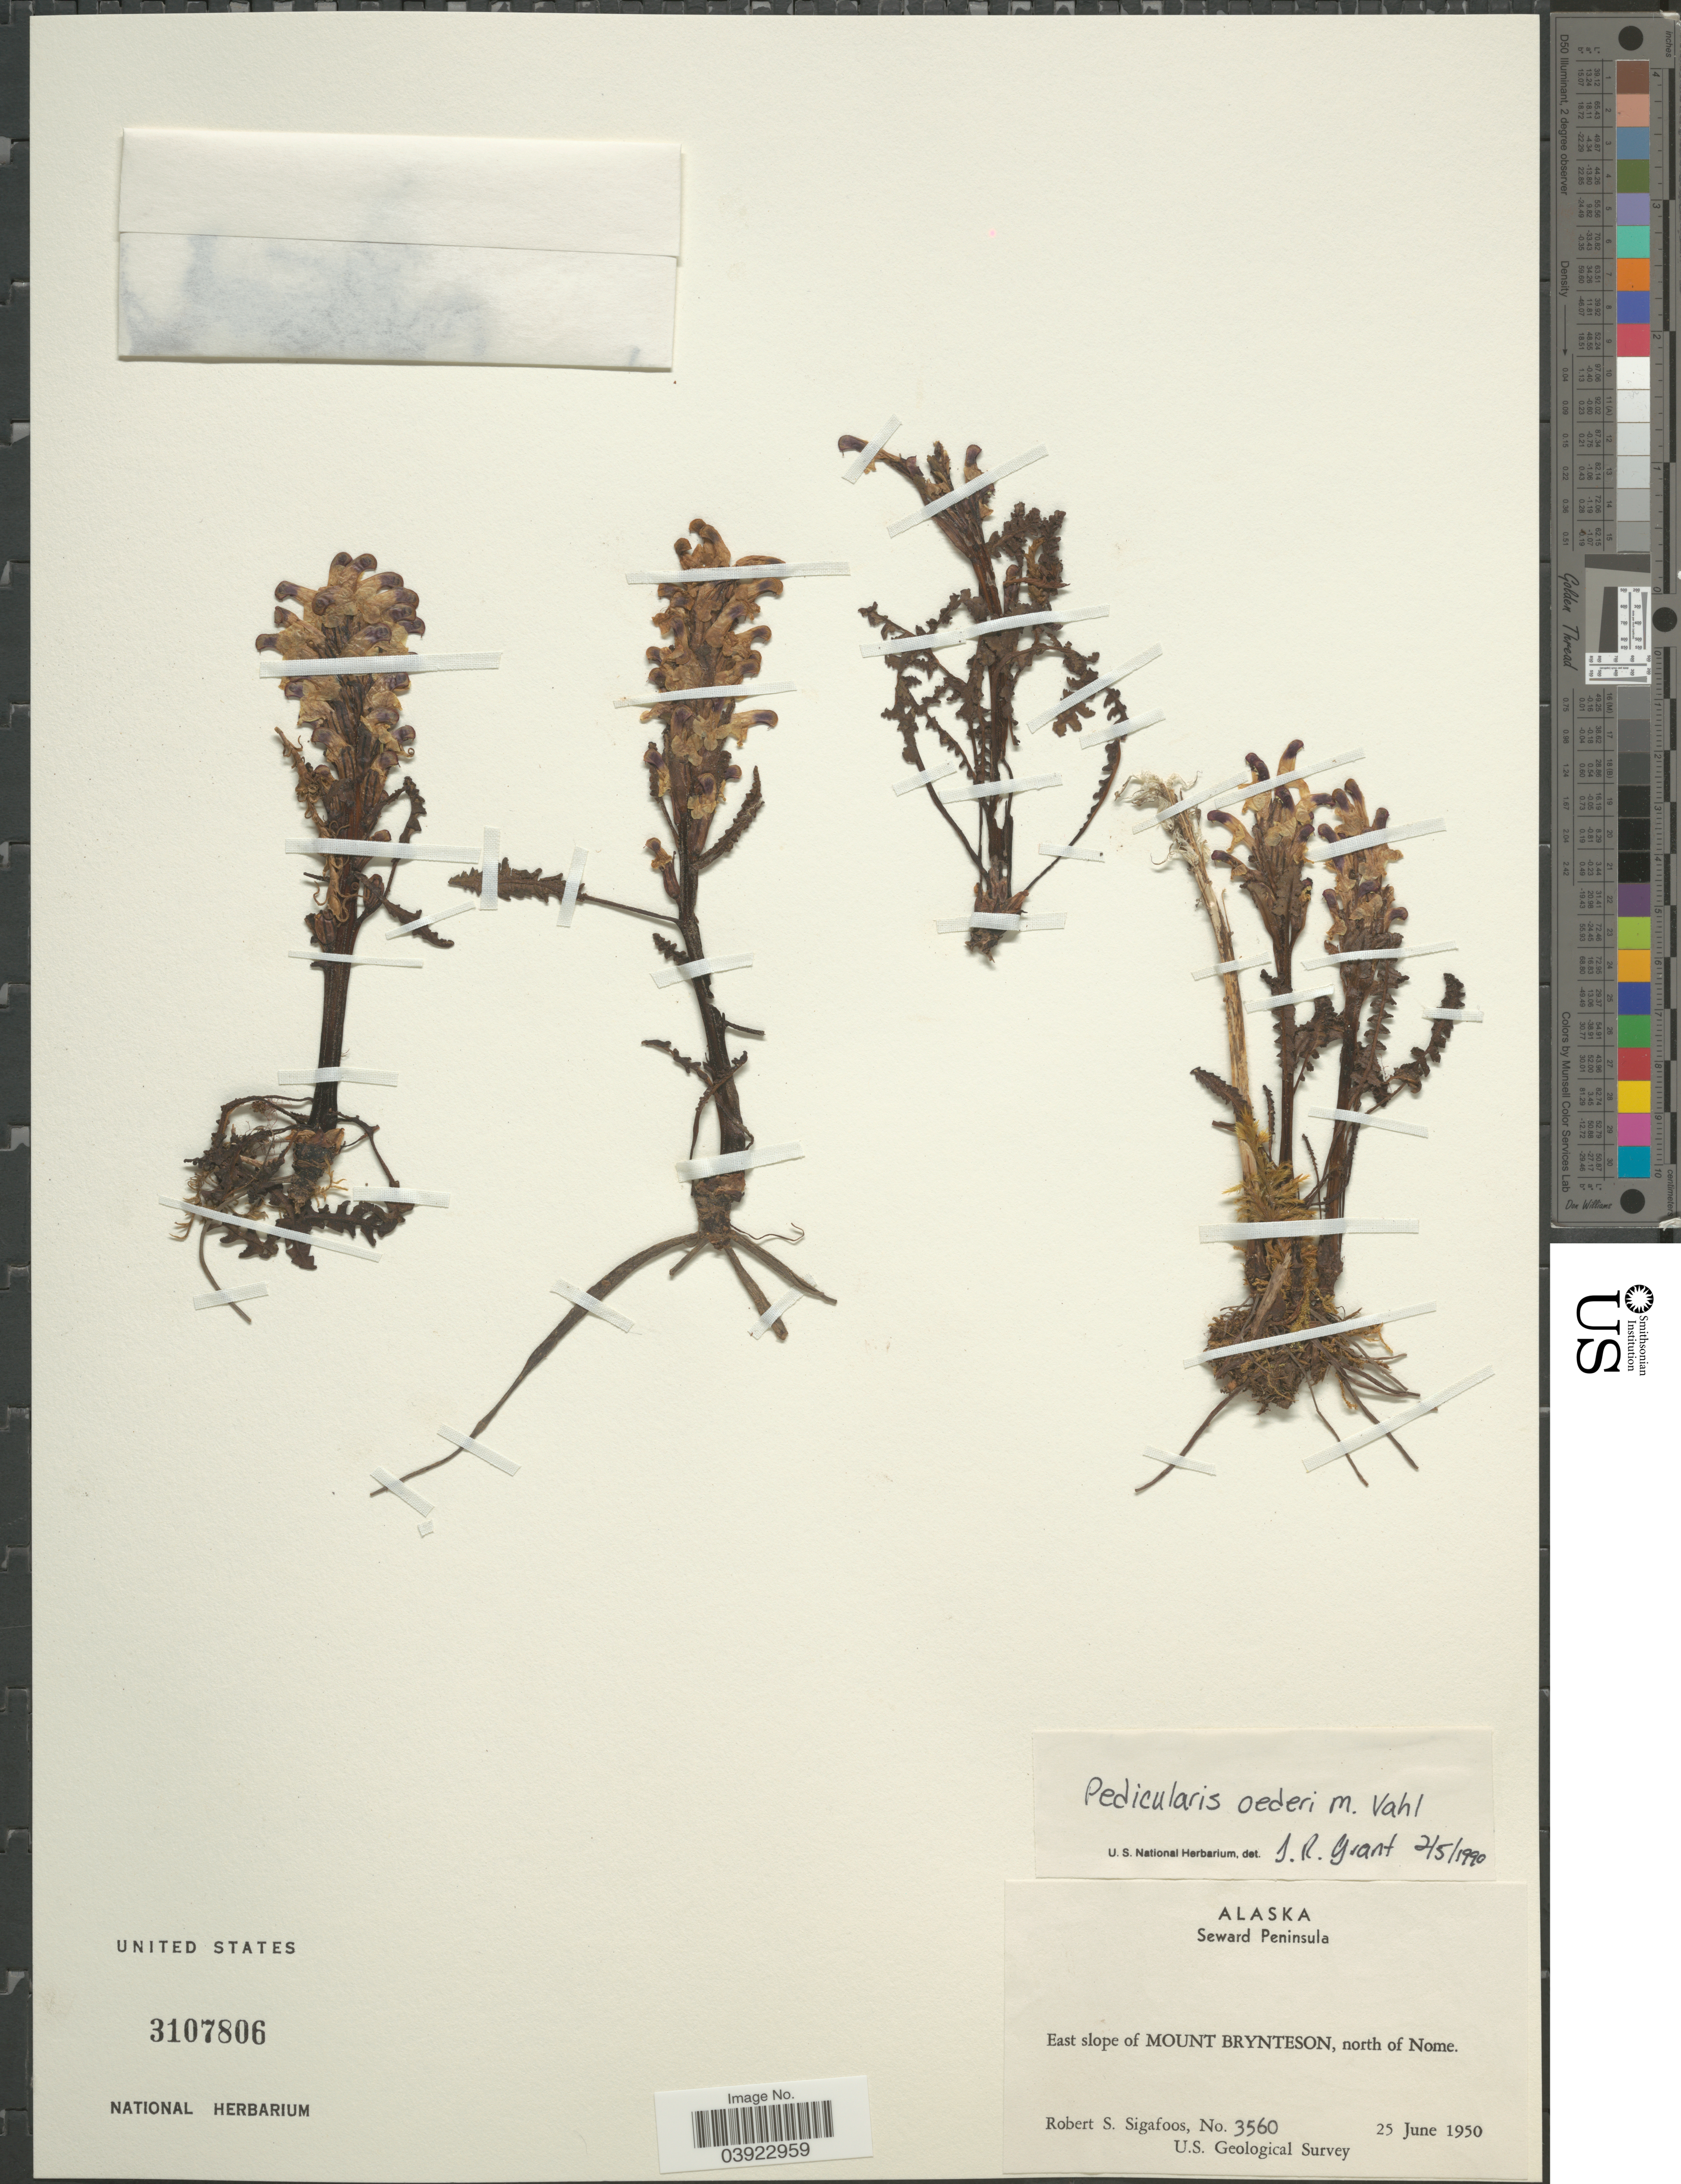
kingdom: Plantae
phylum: Tracheophyta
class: Magnoliopsida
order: Lamiales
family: Orobanchaceae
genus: Pedicularis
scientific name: Pedicularis oederi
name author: Vahl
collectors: R. Sigafoos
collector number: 3560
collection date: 1950-06-25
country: United States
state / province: Alaska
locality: Seward Peninsula. East slope of Mount Brynteson, north of Nome.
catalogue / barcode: US 3107806